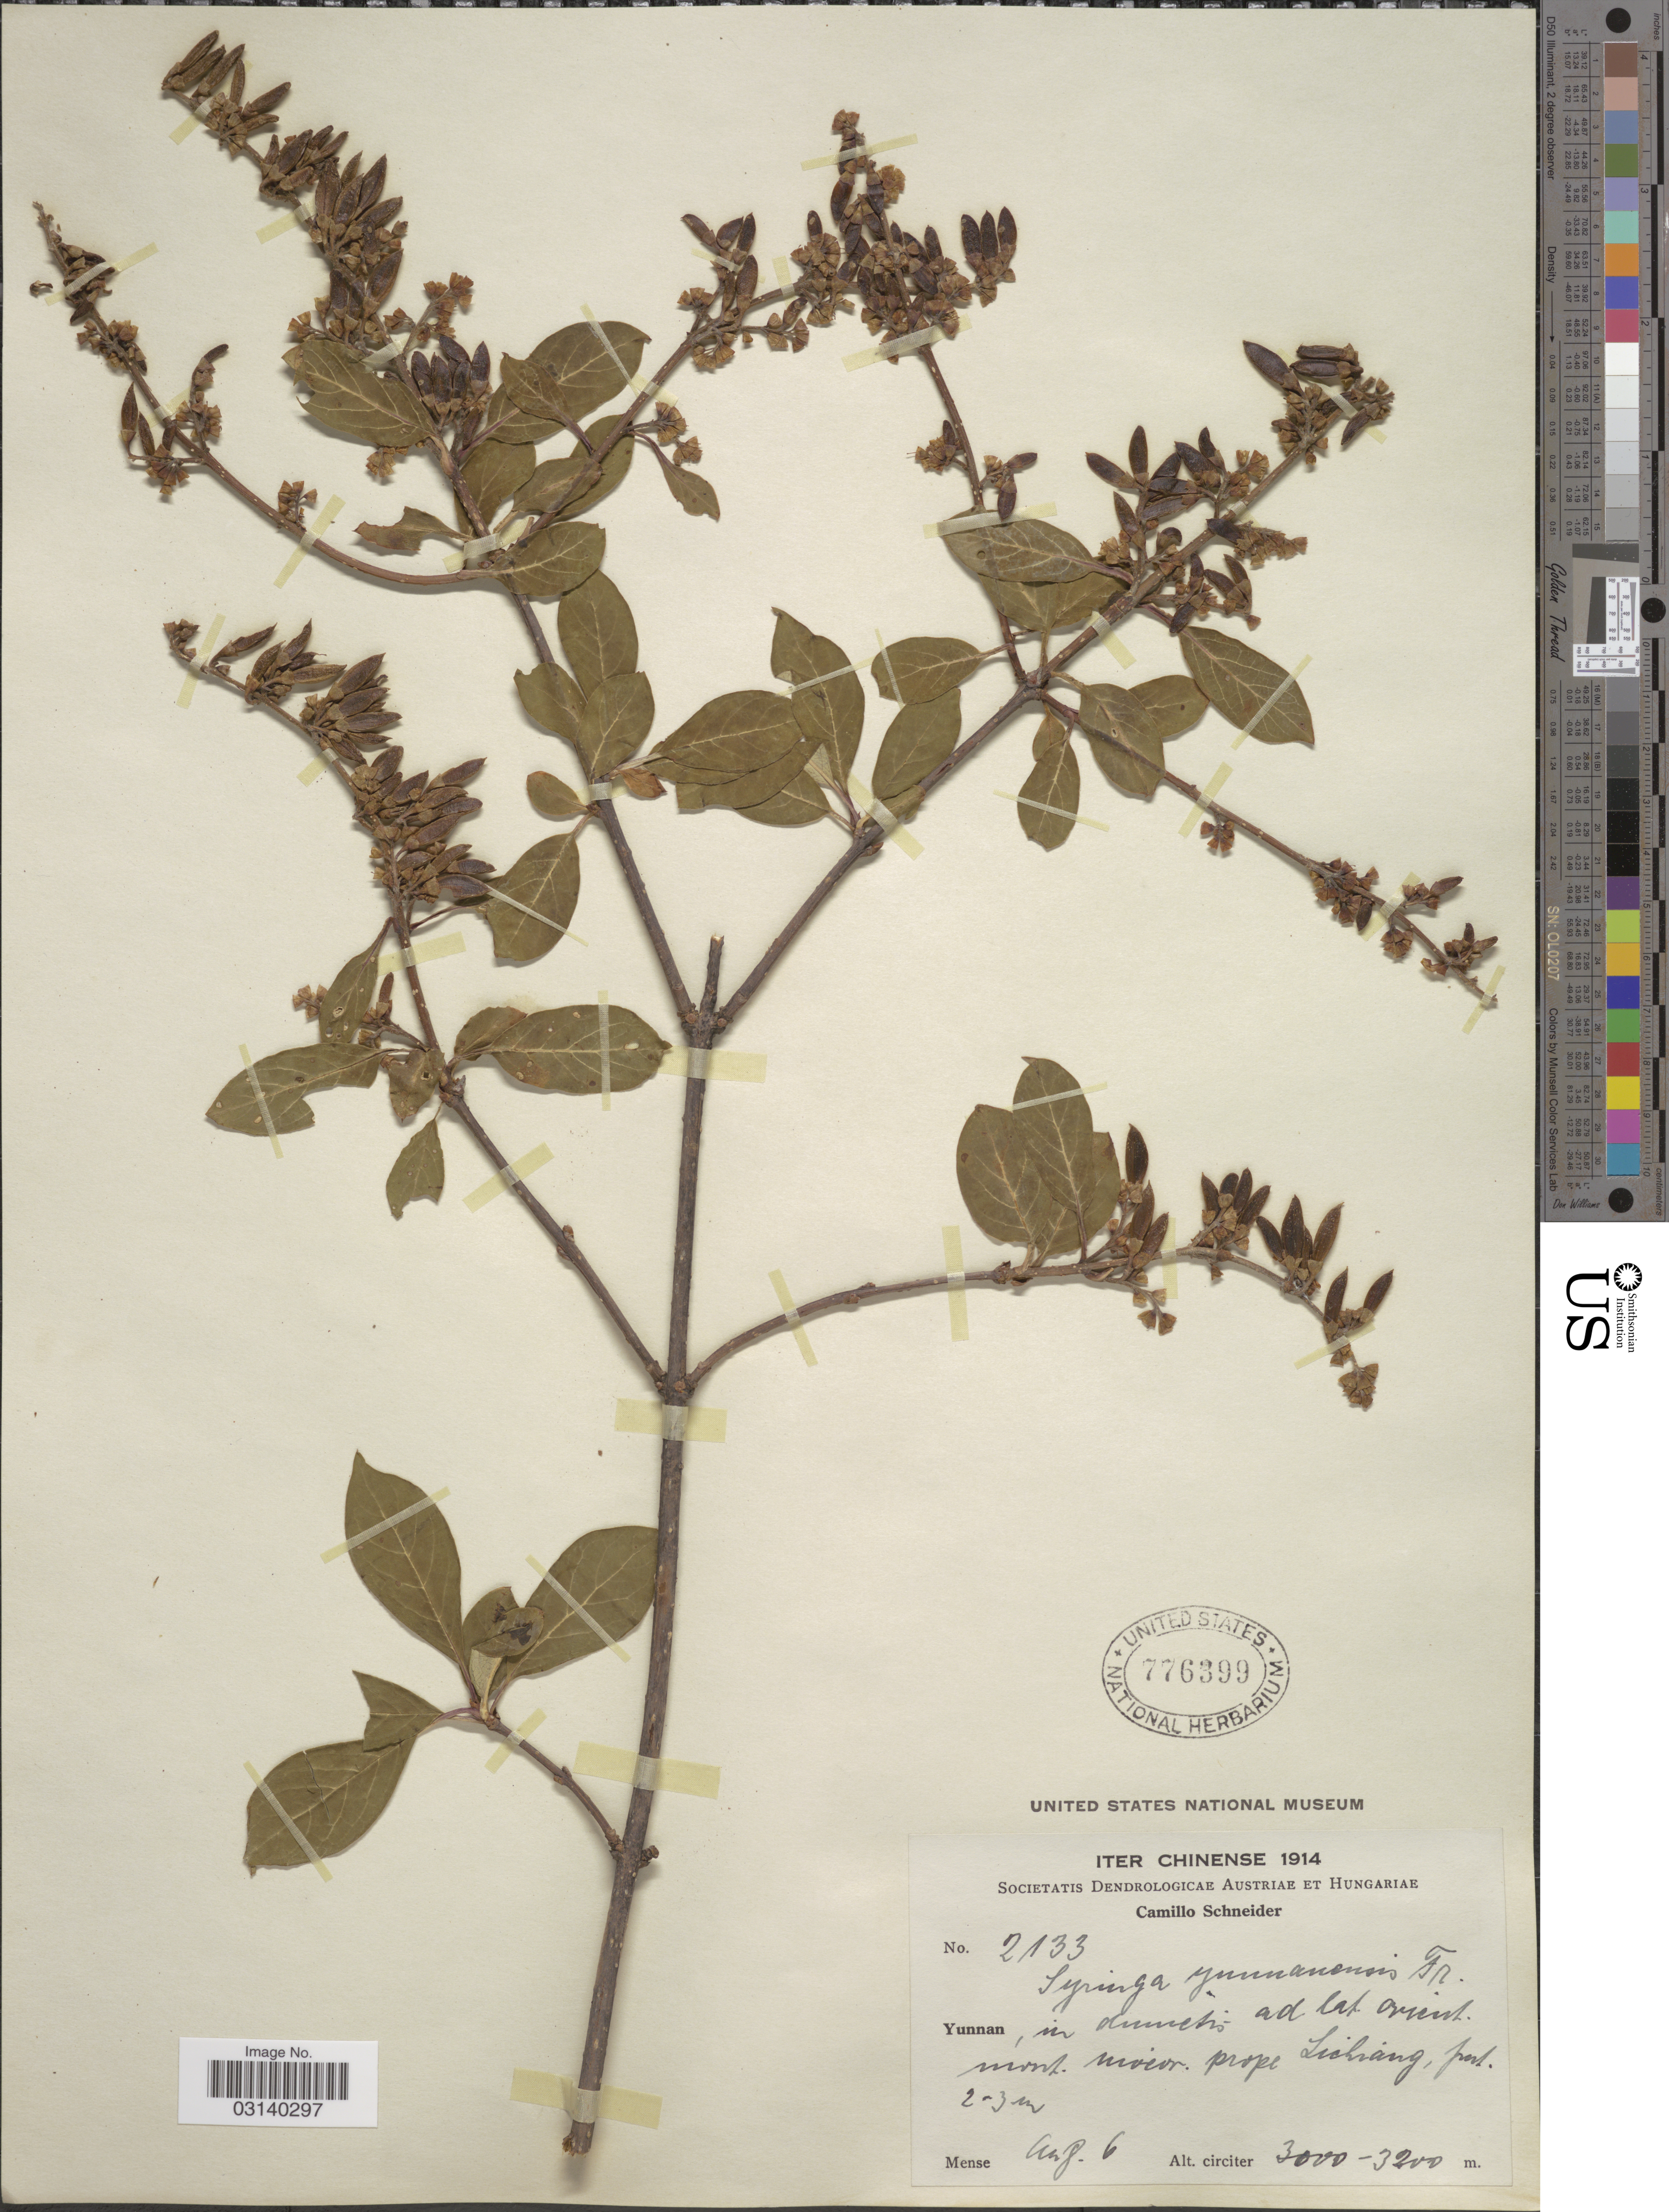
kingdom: Plantae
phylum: Tracheophyta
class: Magnoliopsida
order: Lamiales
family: Oleaceae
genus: Syringa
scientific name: Syringa yunnanensis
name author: Franch.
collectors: C. K. Schneider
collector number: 2133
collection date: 1914-08-06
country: China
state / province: Yunnan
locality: In dumetis ad lat orient. mont. niveor. prope Lichiang.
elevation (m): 3000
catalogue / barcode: US 776399